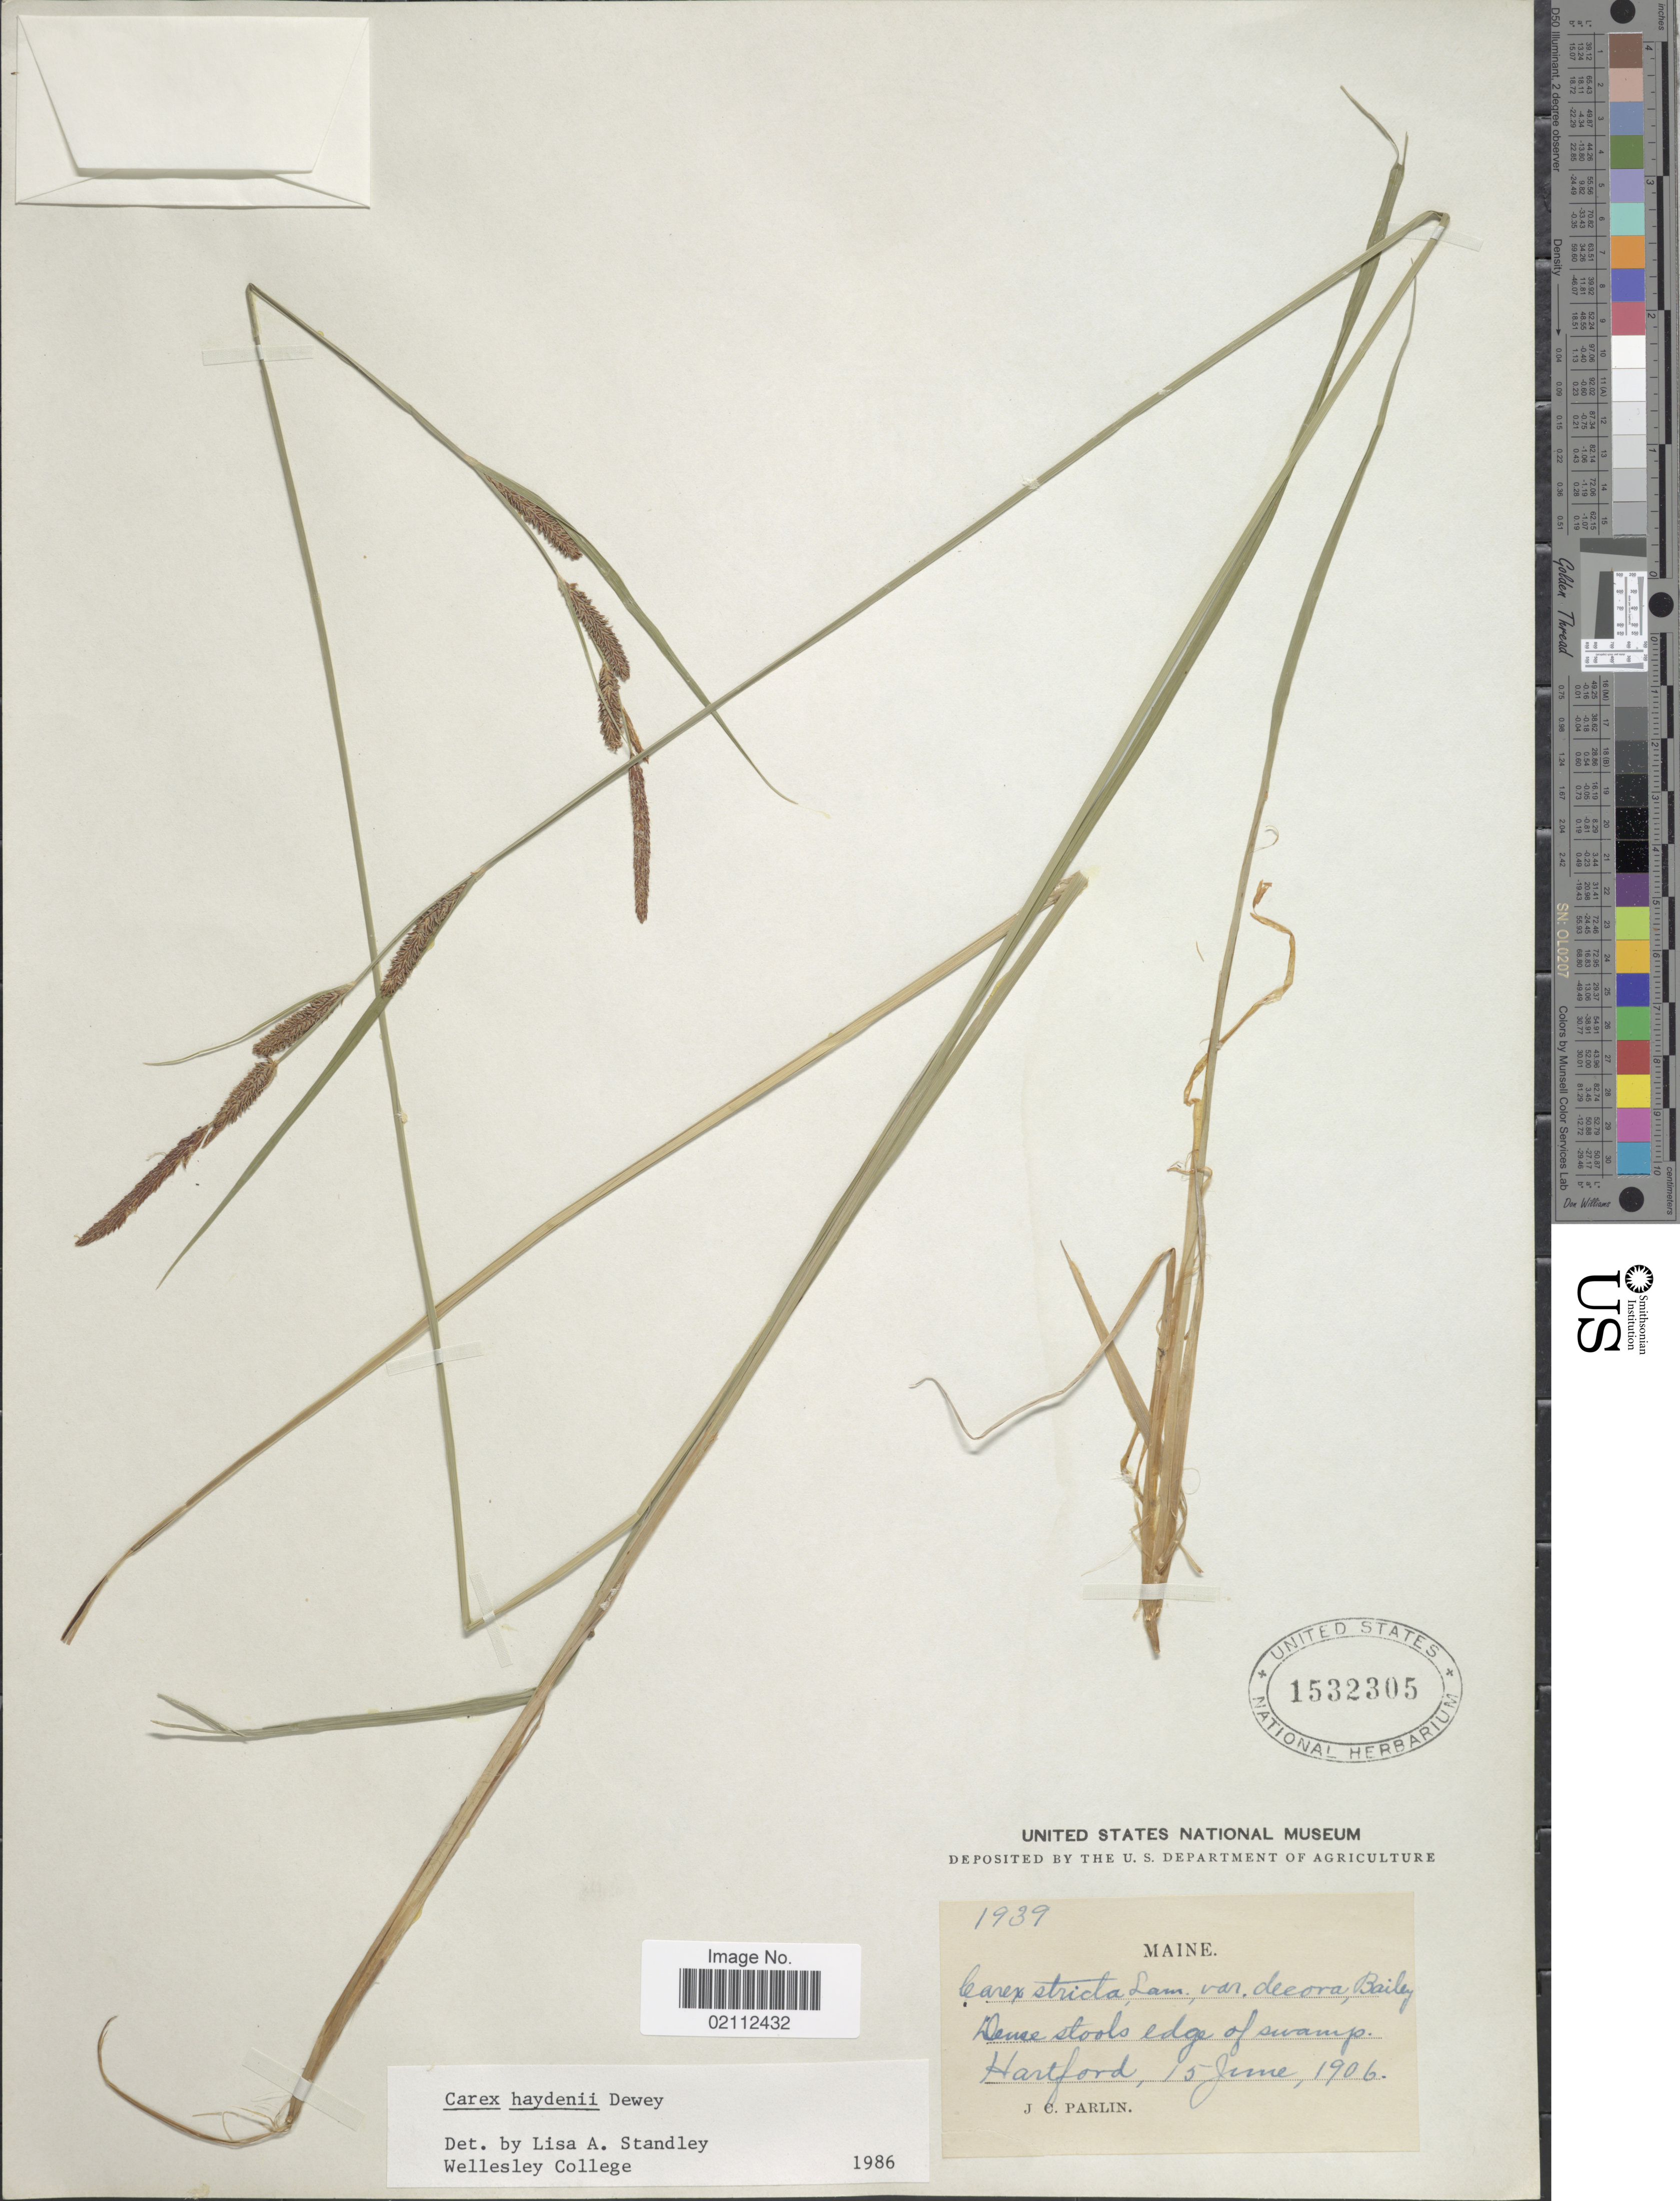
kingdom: Plantae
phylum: Tracheophyta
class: Liliopsida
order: Poales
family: Cyperaceae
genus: Carex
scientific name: Carex haydenii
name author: Dewey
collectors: J. Parlin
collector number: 1939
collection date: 1906-06-15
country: United States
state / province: Maine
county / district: Oxford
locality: Hartford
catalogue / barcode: US 1532305